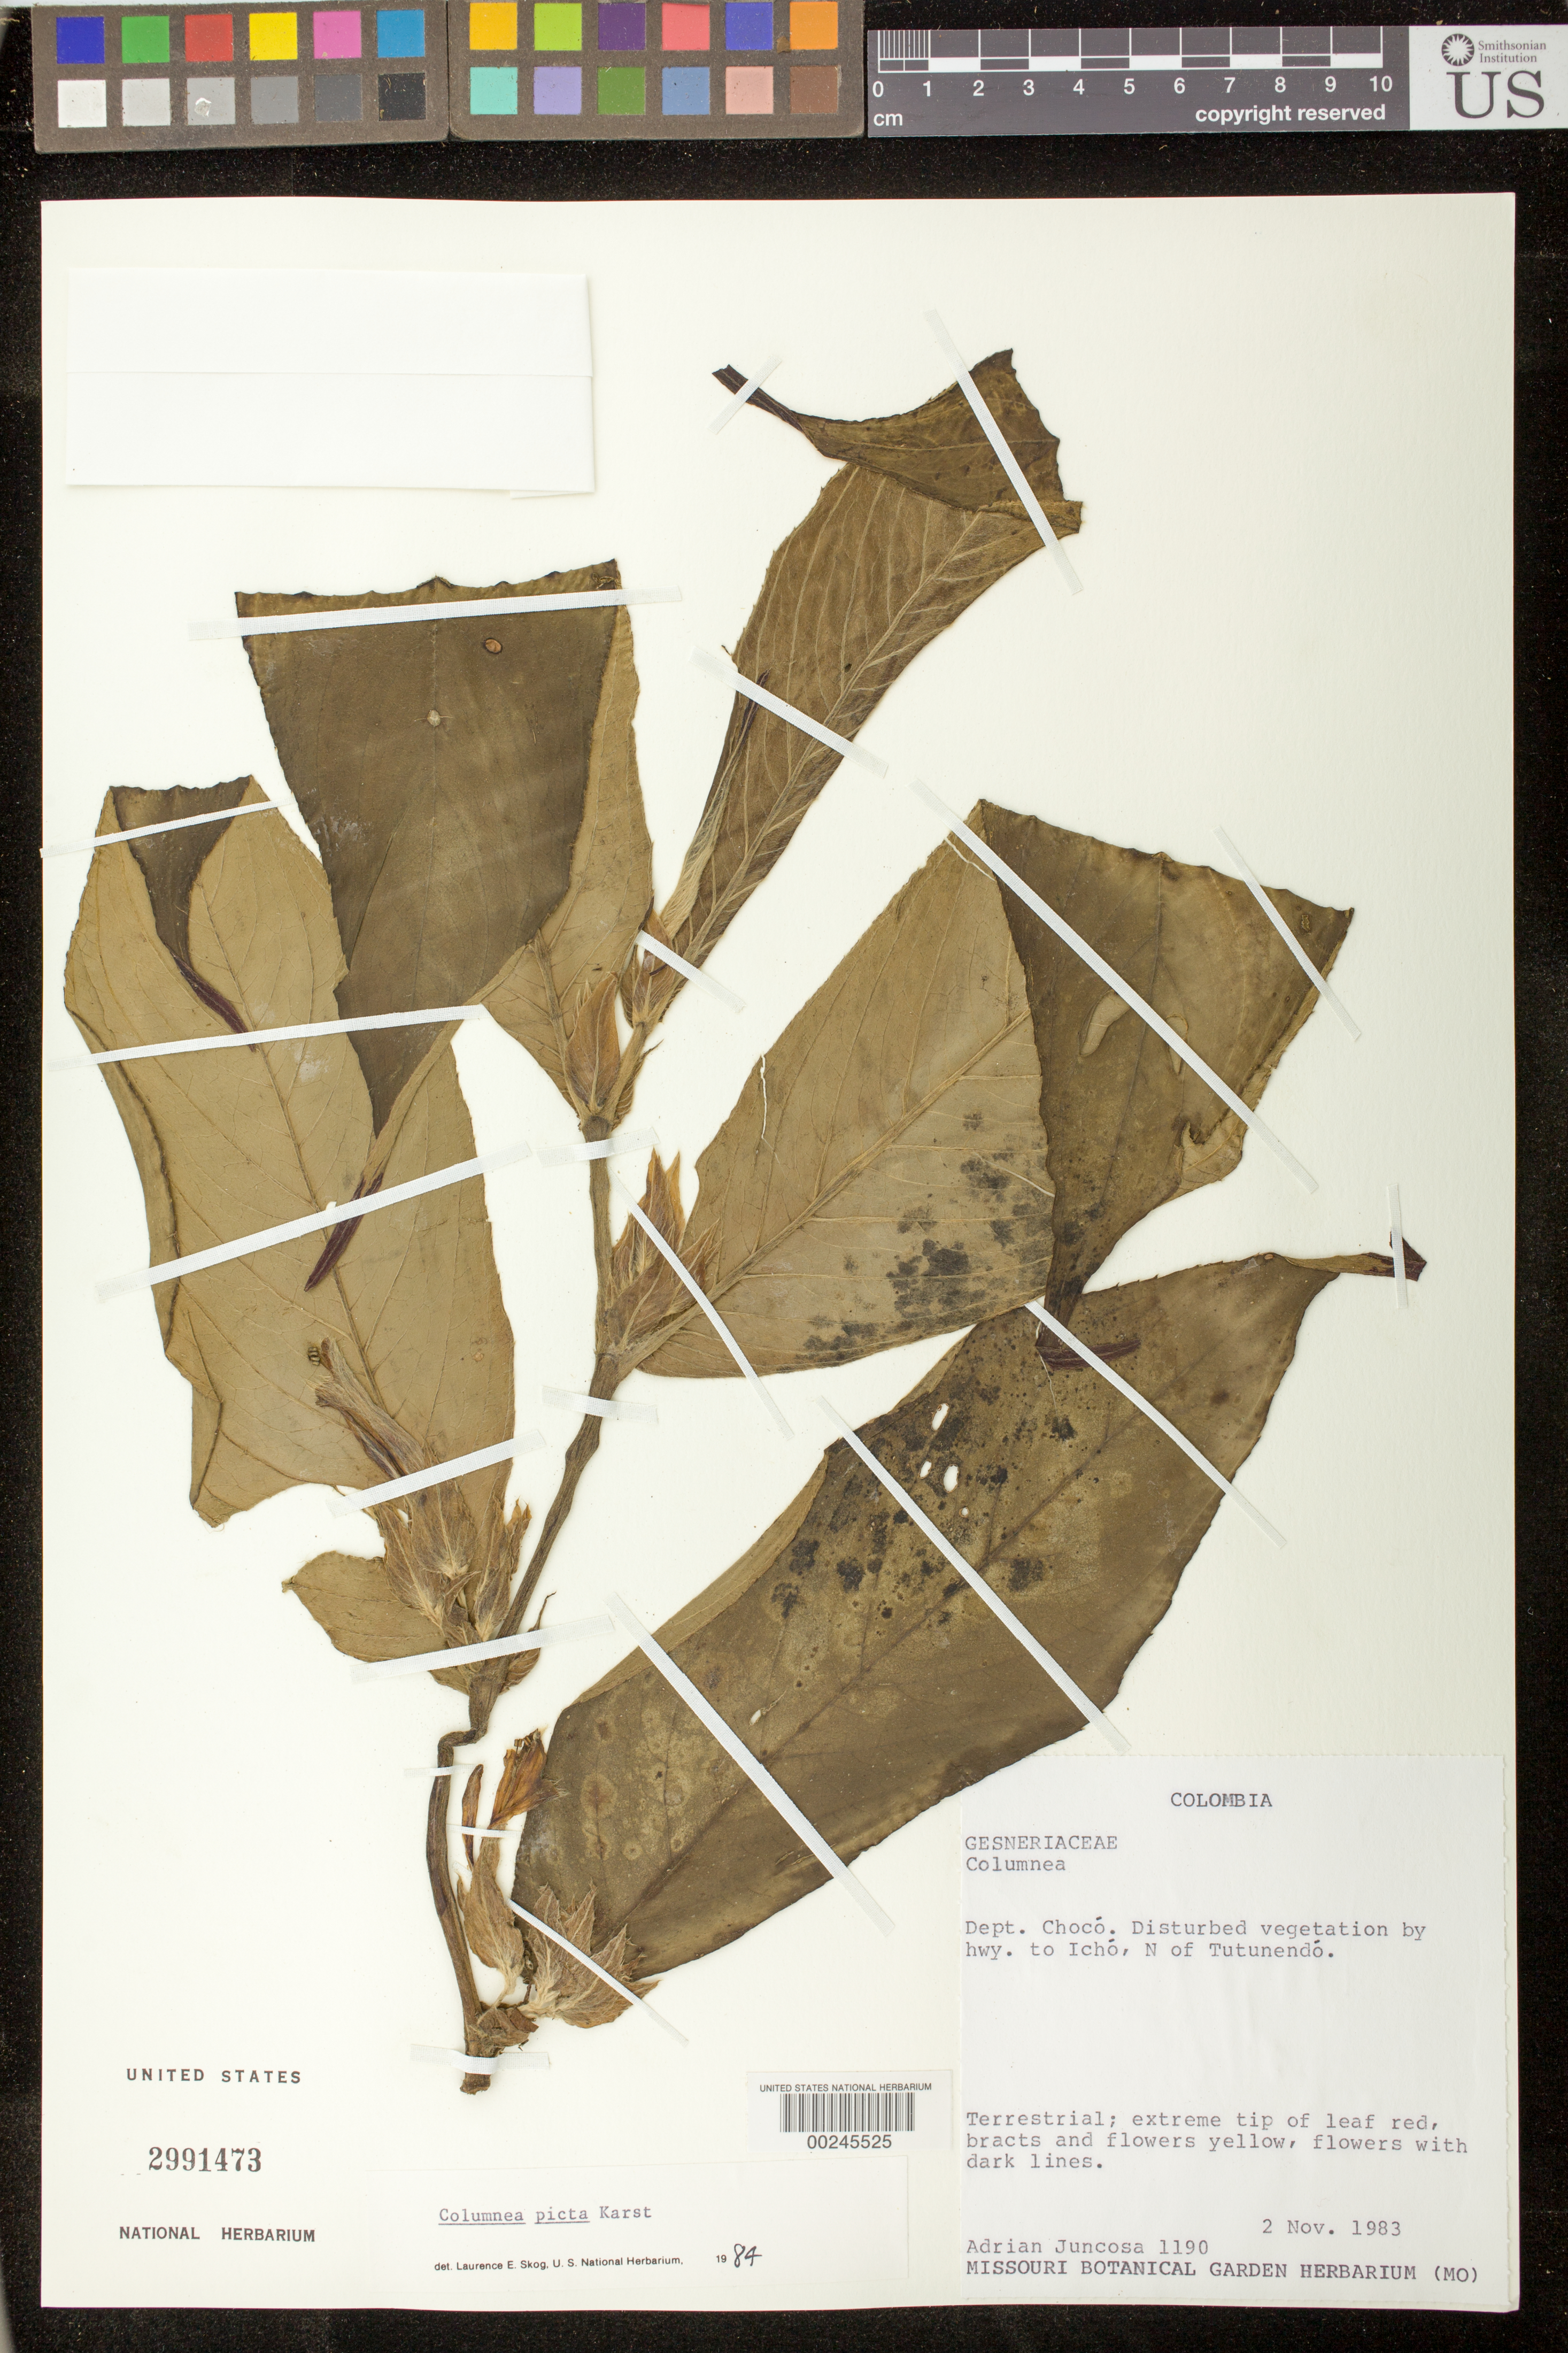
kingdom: Plantae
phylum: Tracheophyta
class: Magnoliopsida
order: Lamiales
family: Gesneriaceae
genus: Columnea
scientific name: Columnea karsteniana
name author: Singh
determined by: Skog, Laurence E.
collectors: A. Juncosa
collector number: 1190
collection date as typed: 02 Nov 1983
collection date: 1983-11-02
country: Colombia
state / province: Chocó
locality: By hwy to Icho, N of Tutunendo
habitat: Disturbed vegetation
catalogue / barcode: US 2991473